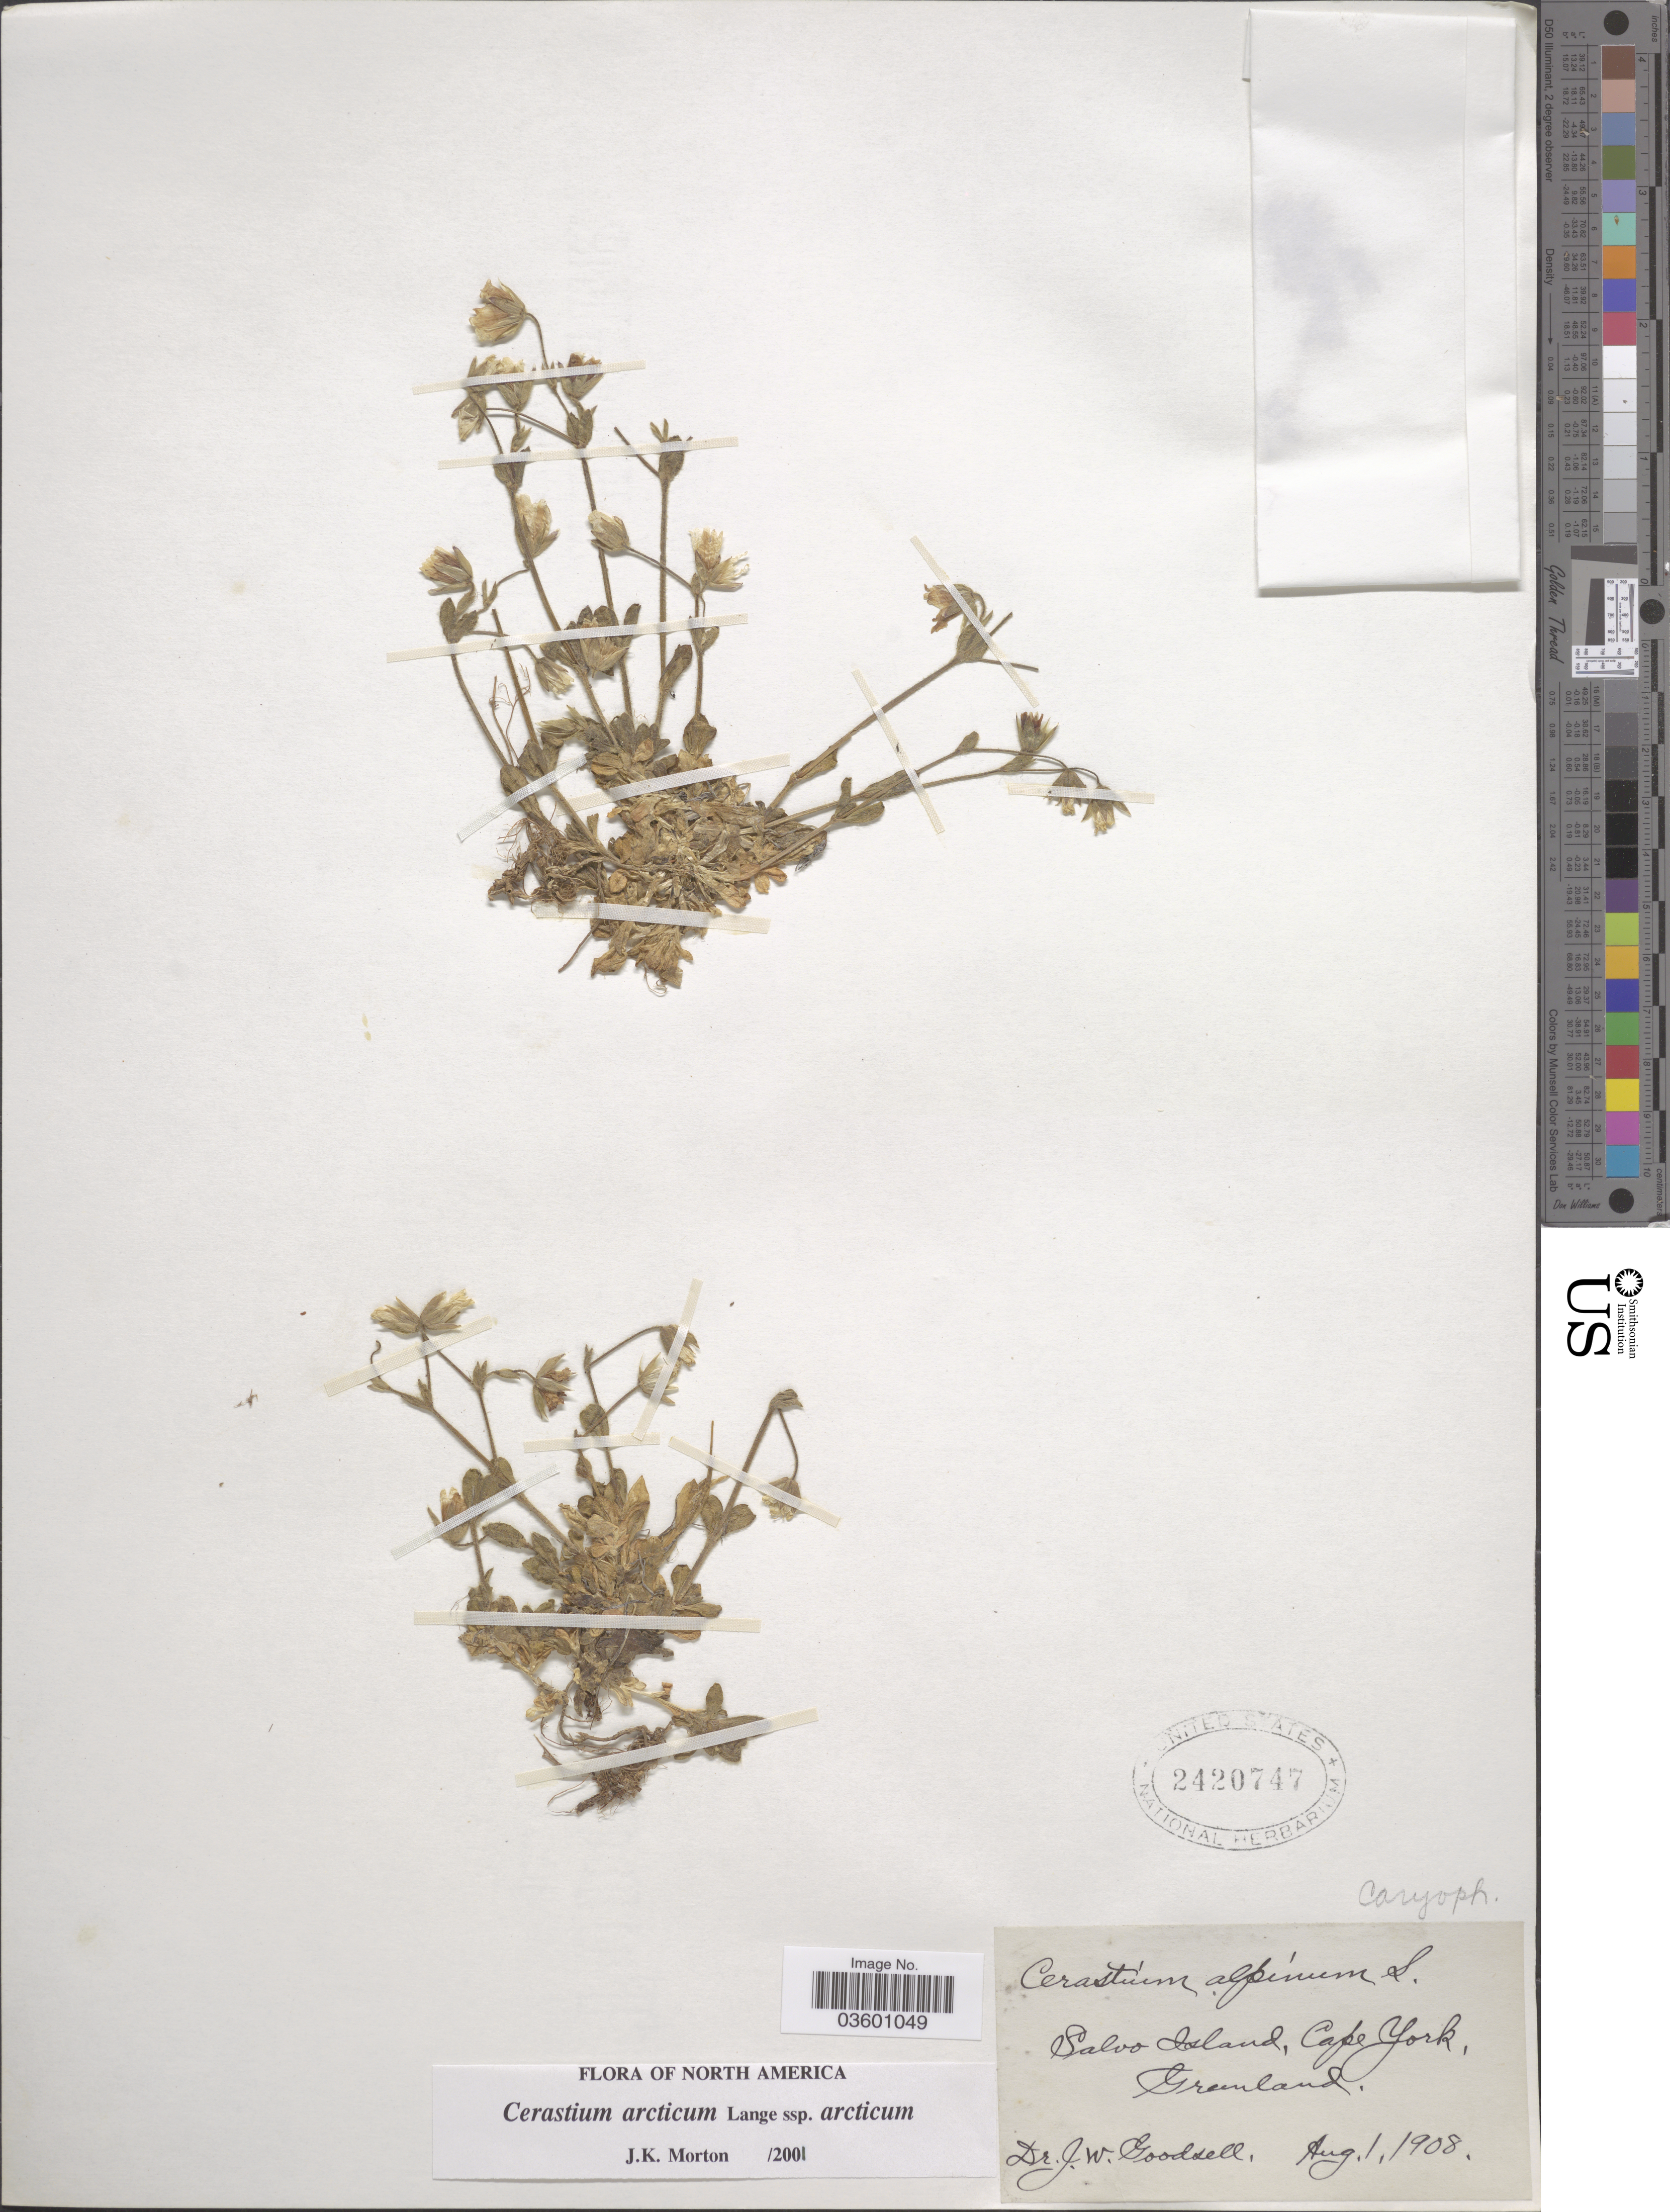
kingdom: Plantae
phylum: Tracheophyta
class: Magnoliopsida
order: Caryophyllales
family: Caryophyllaceae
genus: Cerastium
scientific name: Cerastium arcticum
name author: Lange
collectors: J. Goodsell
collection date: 1908-08-01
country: Greenland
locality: Salvo Island, Cape York.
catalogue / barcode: US 2420747